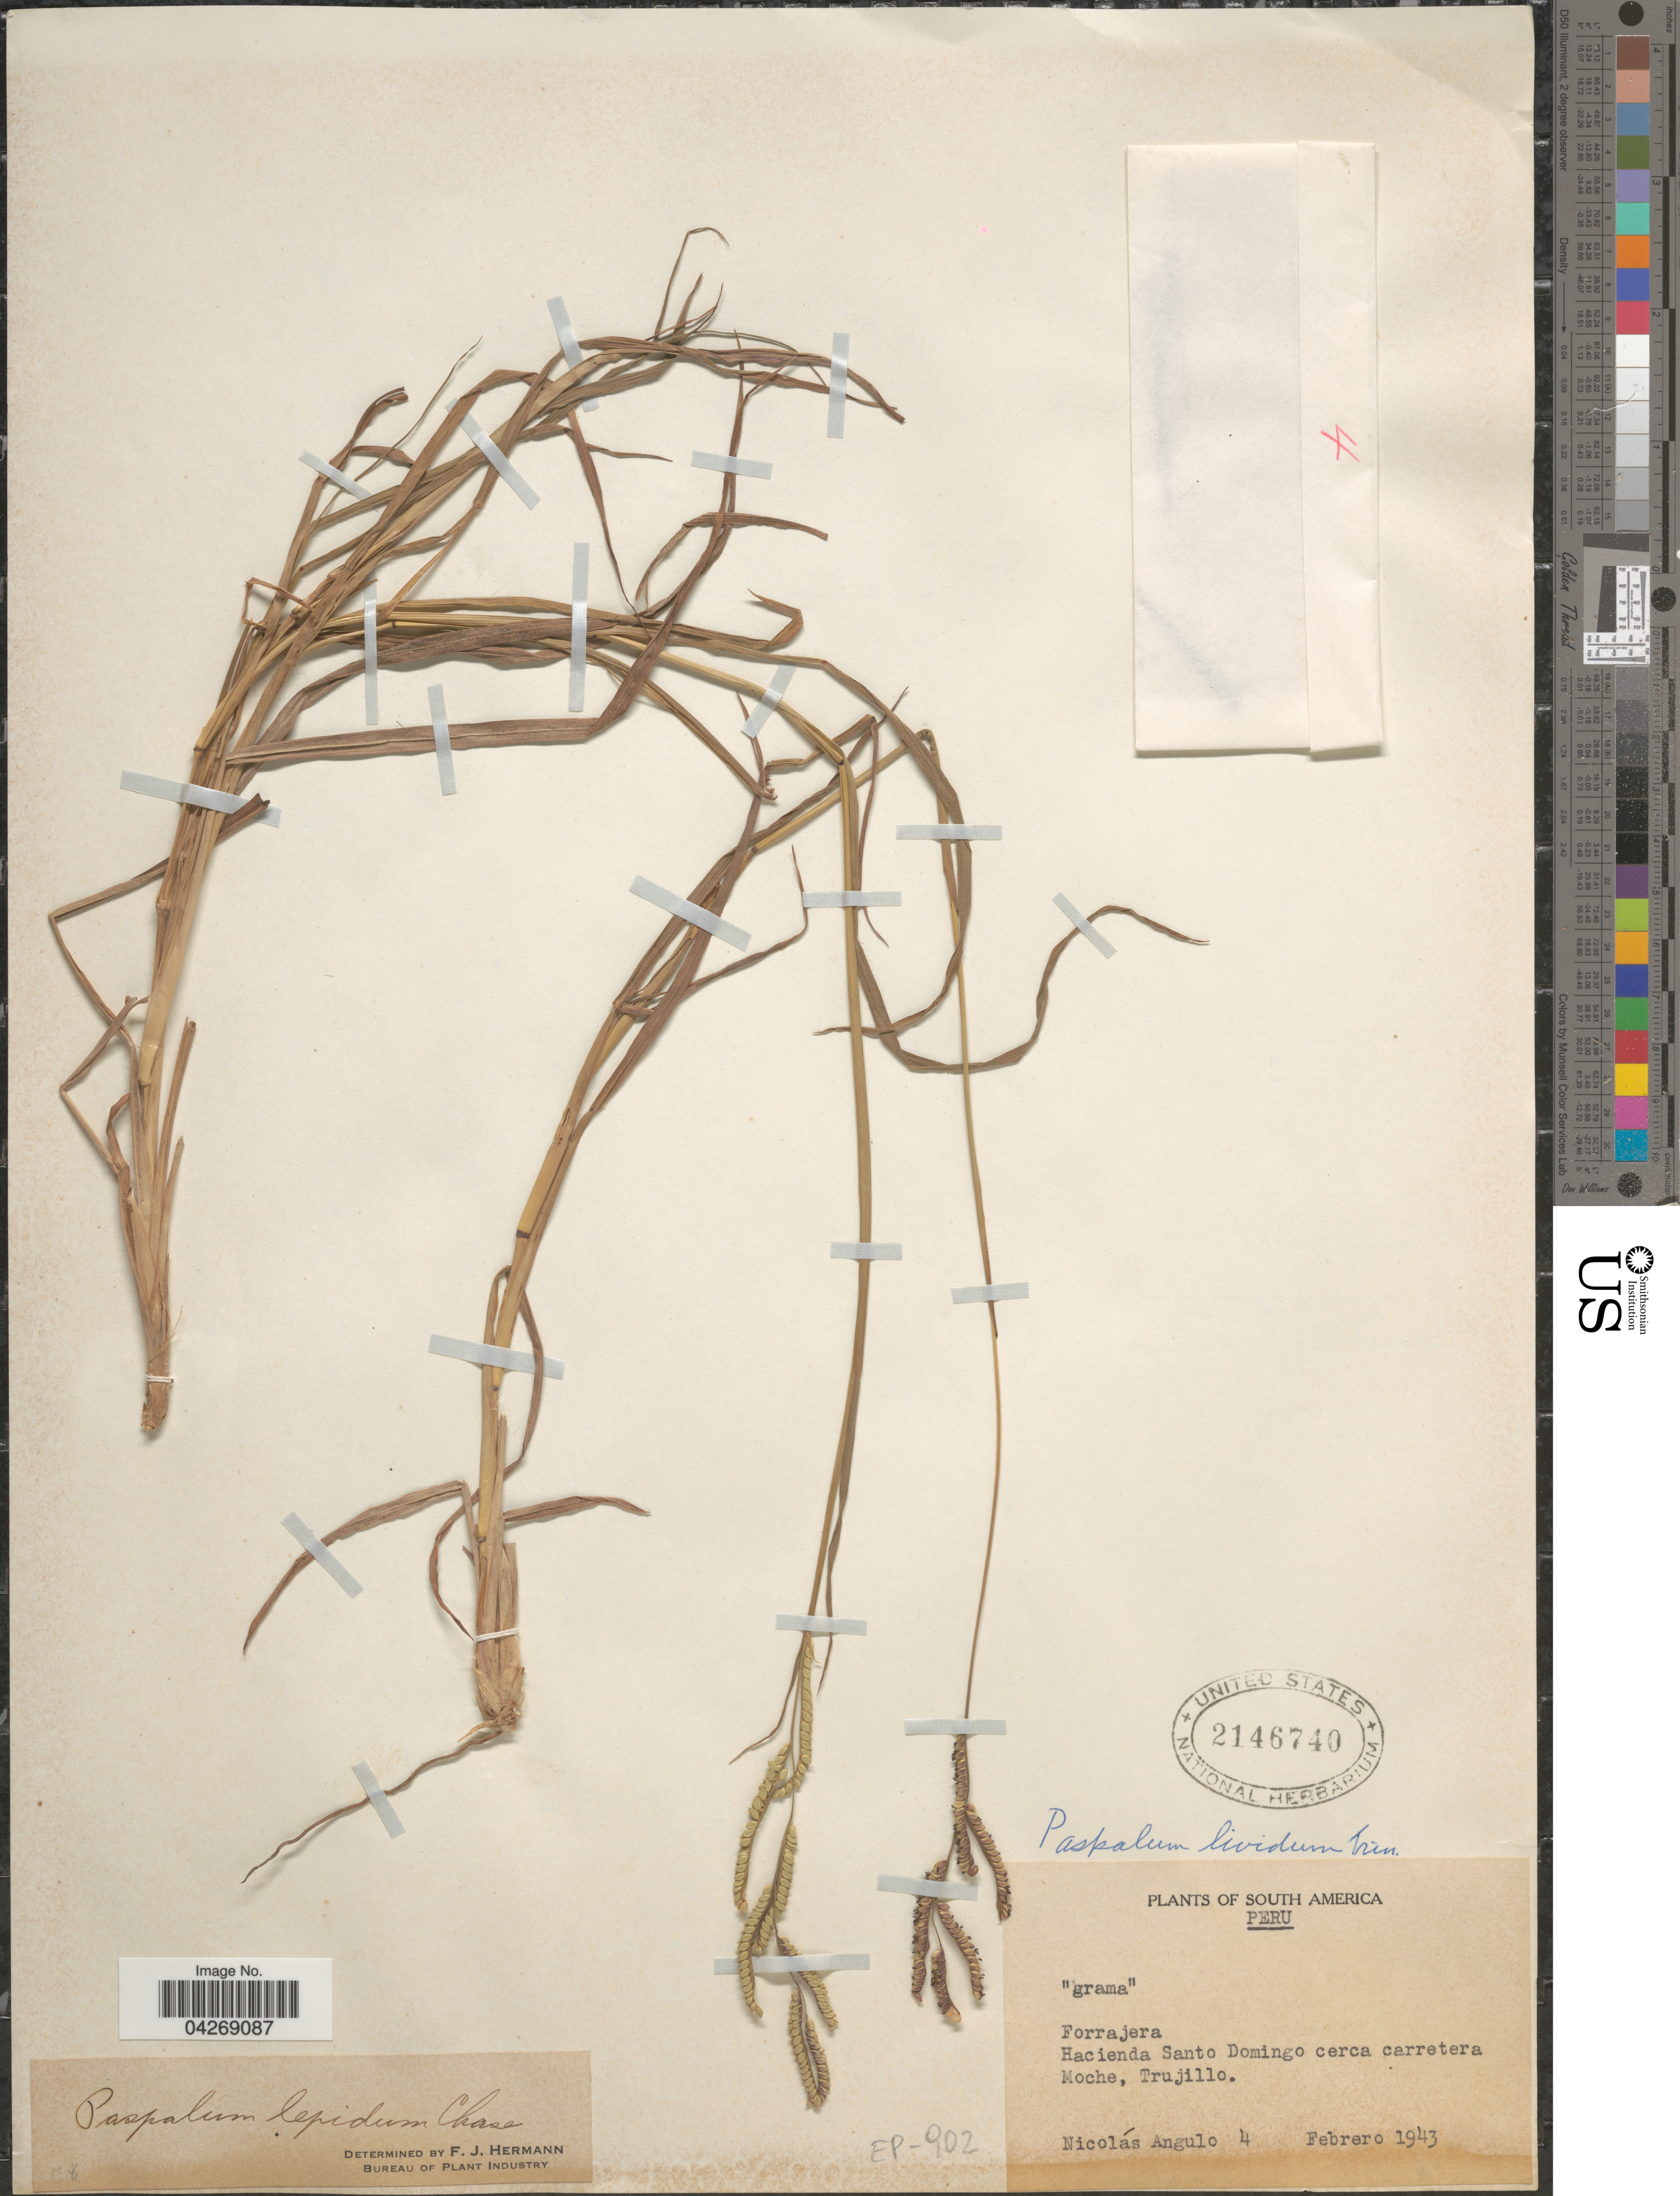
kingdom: Plantae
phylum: Tracheophyta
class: Liliopsida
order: Poales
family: Poaceae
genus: Paspalum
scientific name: Paspalum denticulatum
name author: Trin.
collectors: N. Angulo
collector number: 4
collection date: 1943-02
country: Peru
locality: Forrajera. Hacienda Santo Domingo cerca carretera Moche, Trujillo.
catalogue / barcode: US 2146740